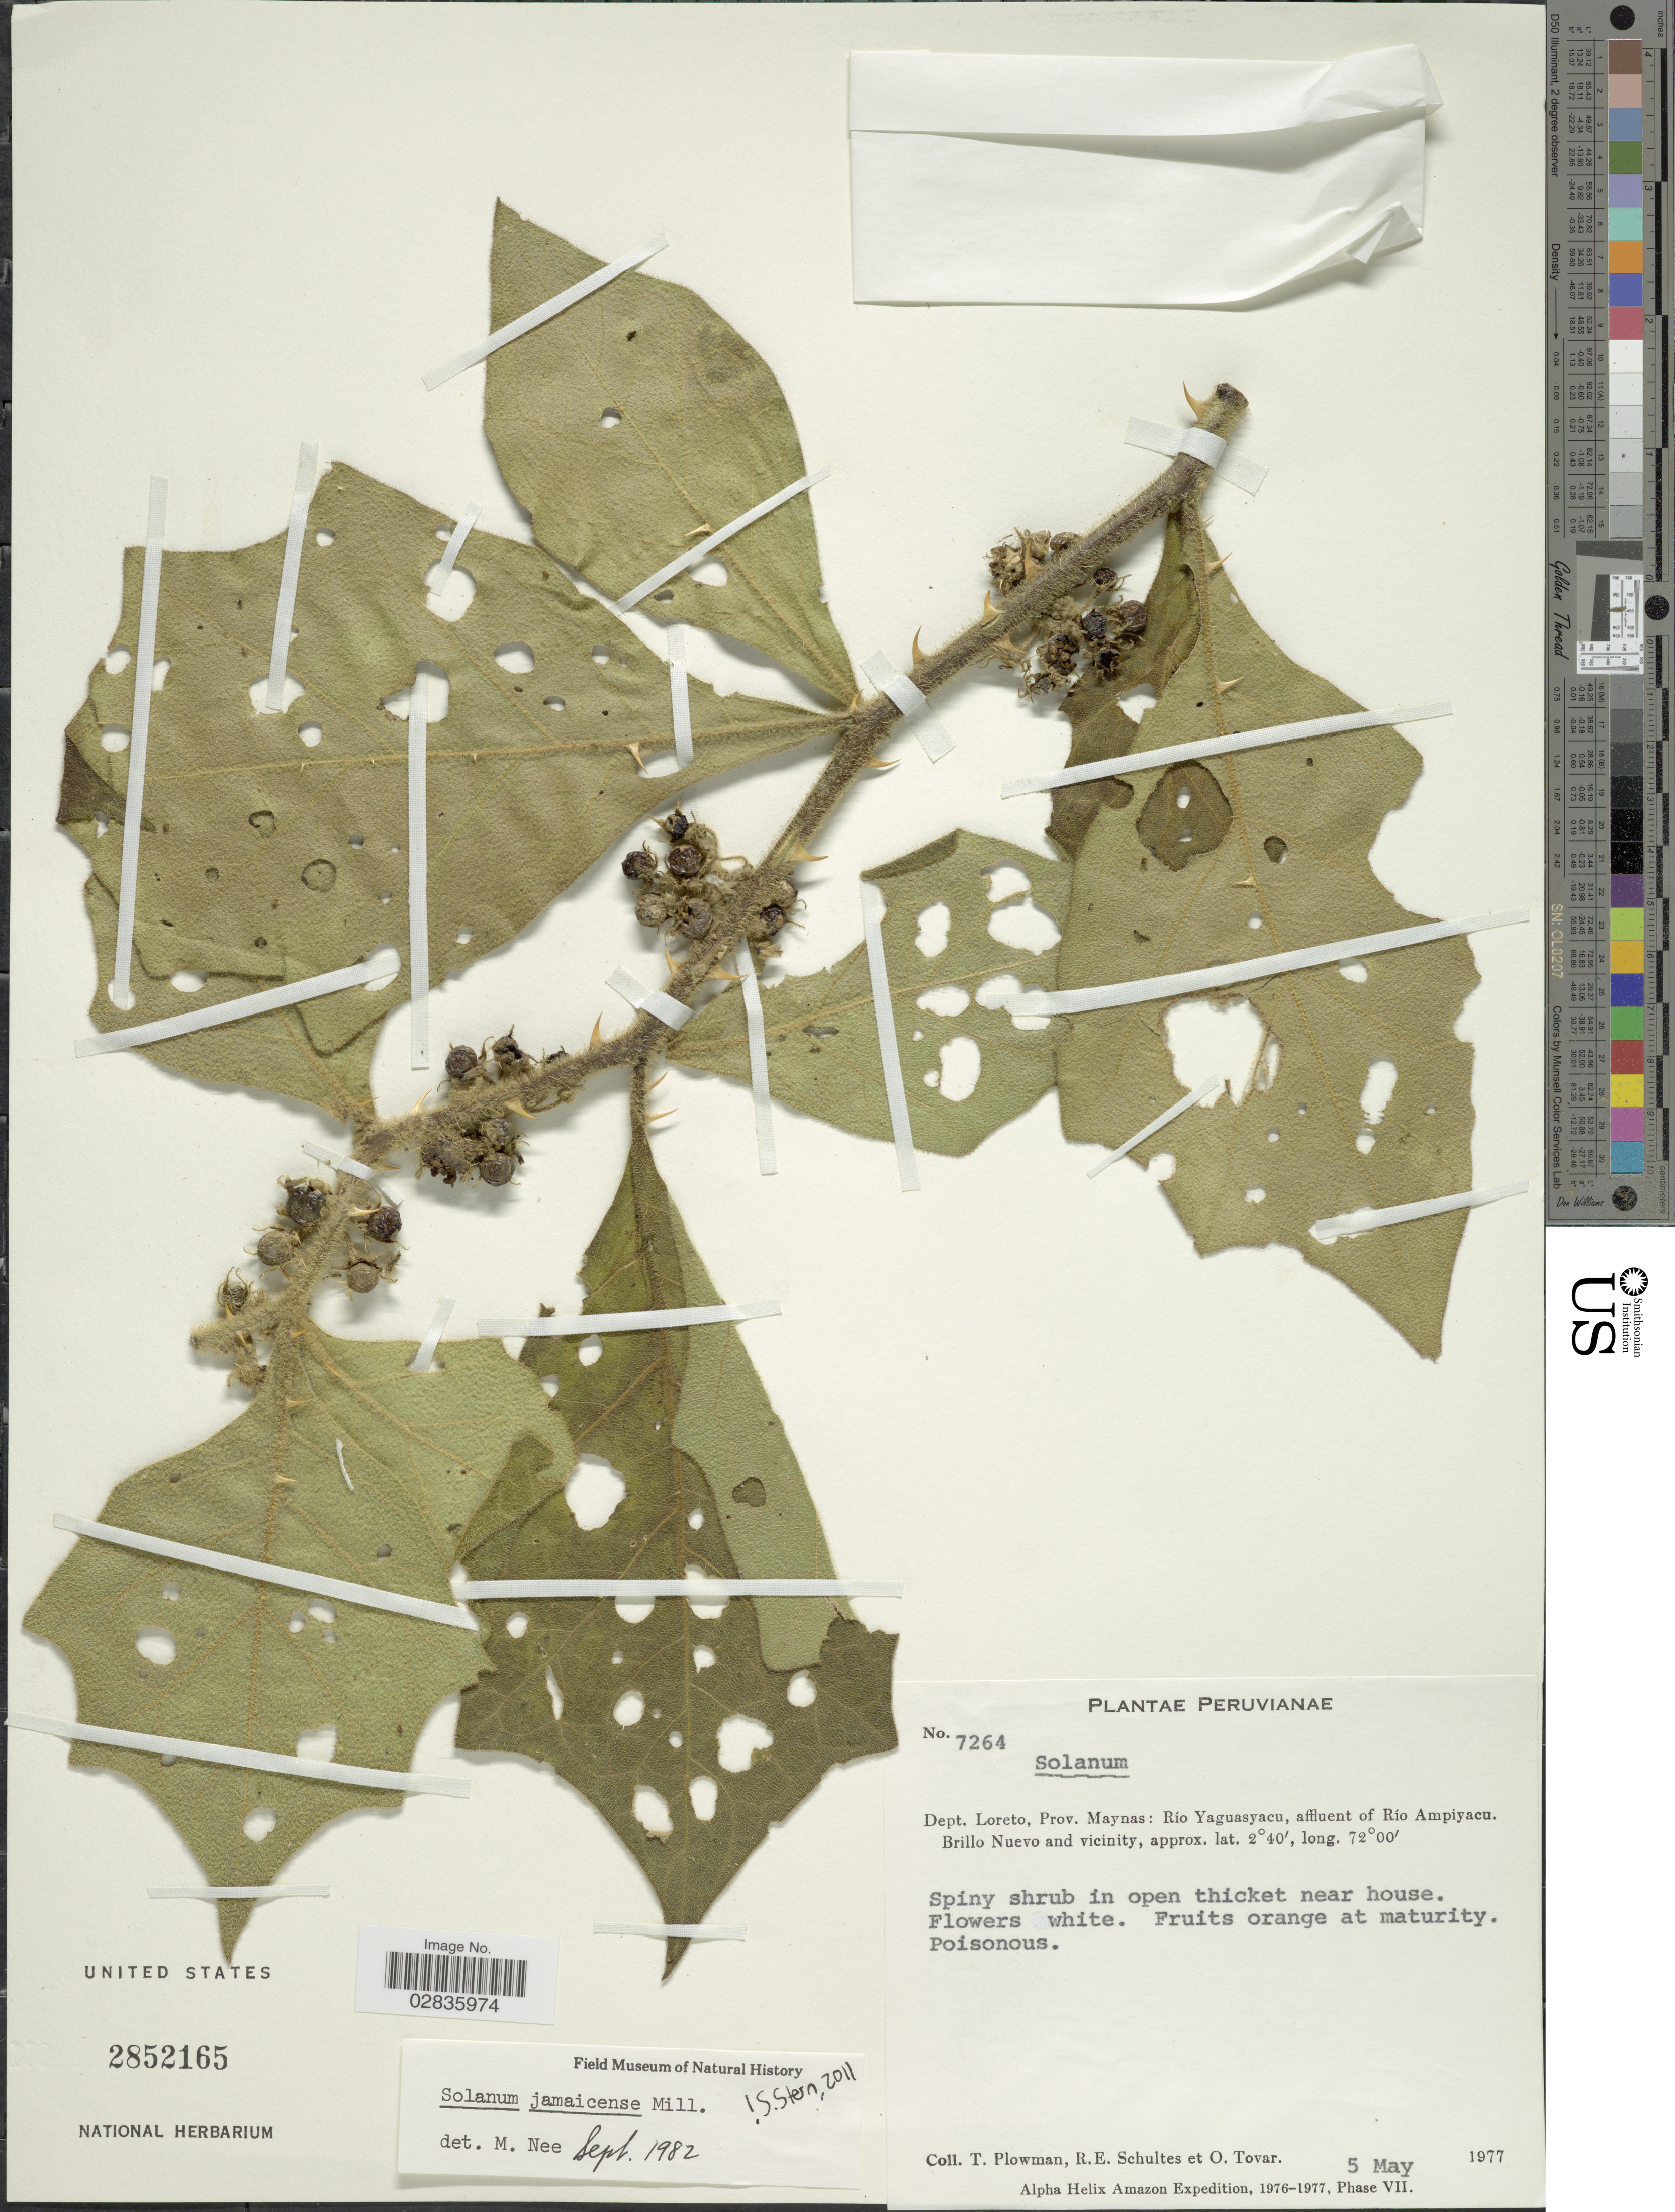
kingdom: Plantae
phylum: Tracheophyta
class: Magnoliopsida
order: Solanales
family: Solanaceae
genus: Solanum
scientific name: Solanum jamaicense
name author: Mill.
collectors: T. Plowman, R. E. Schultes & Ó. Tovar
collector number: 7264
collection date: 1977-05-05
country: Peru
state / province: Loreto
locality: Dept. Loreto, Prov. Maynas: Rio Yaguasyacu, affluent of Río Ampiyacu. Brillo Nuevo and vicinity.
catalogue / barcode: US 2852165